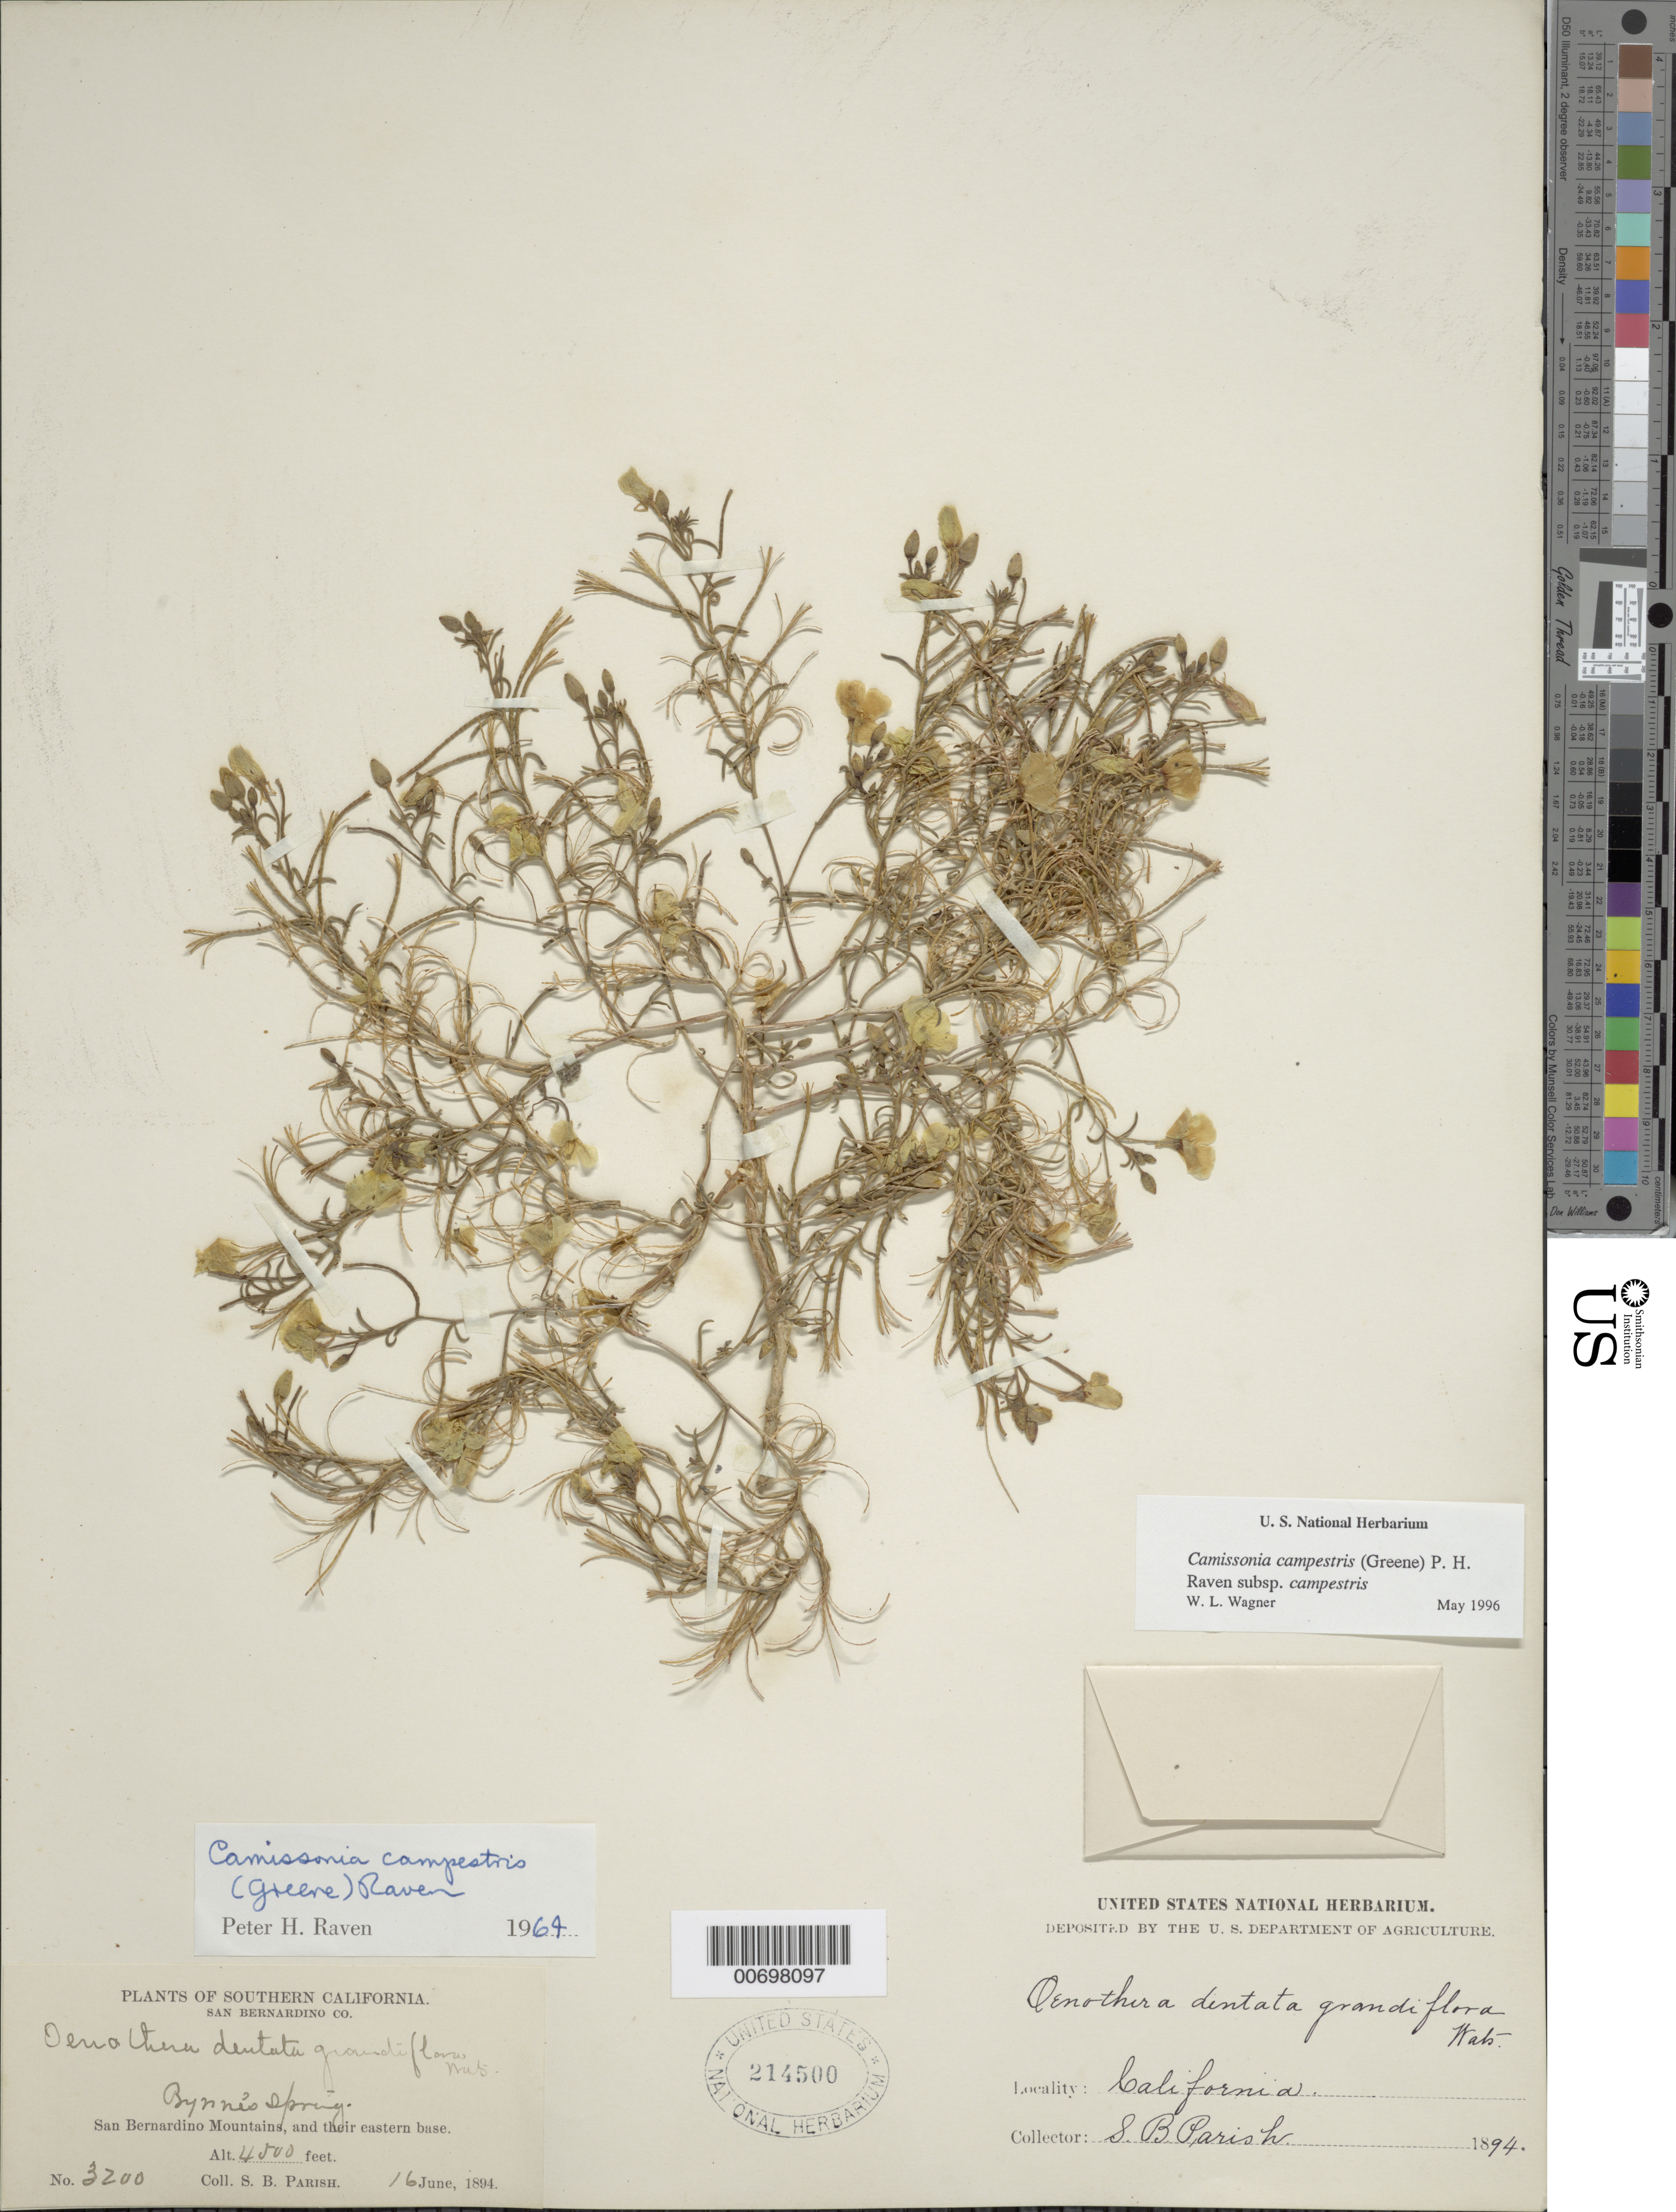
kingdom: Plantae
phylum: Tracheophyta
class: Magnoliopsida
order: Myrtales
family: Onagraceae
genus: Camissonia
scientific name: Camissonia campestris subsp. campestris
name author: (Greene) P.H. Raven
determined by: Wagner, W. L., (BOT), Smithsonian Institution - National Museum of Natural History (UNITED STATES)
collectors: S. B. Parish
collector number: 3200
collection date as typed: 16 Jun 1894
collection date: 1894-06-16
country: United States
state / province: California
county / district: San Bernardino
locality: Bynne's(sp?) Spring. San Bernardino Mts., and their eastern base.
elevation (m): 1219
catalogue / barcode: US 214500